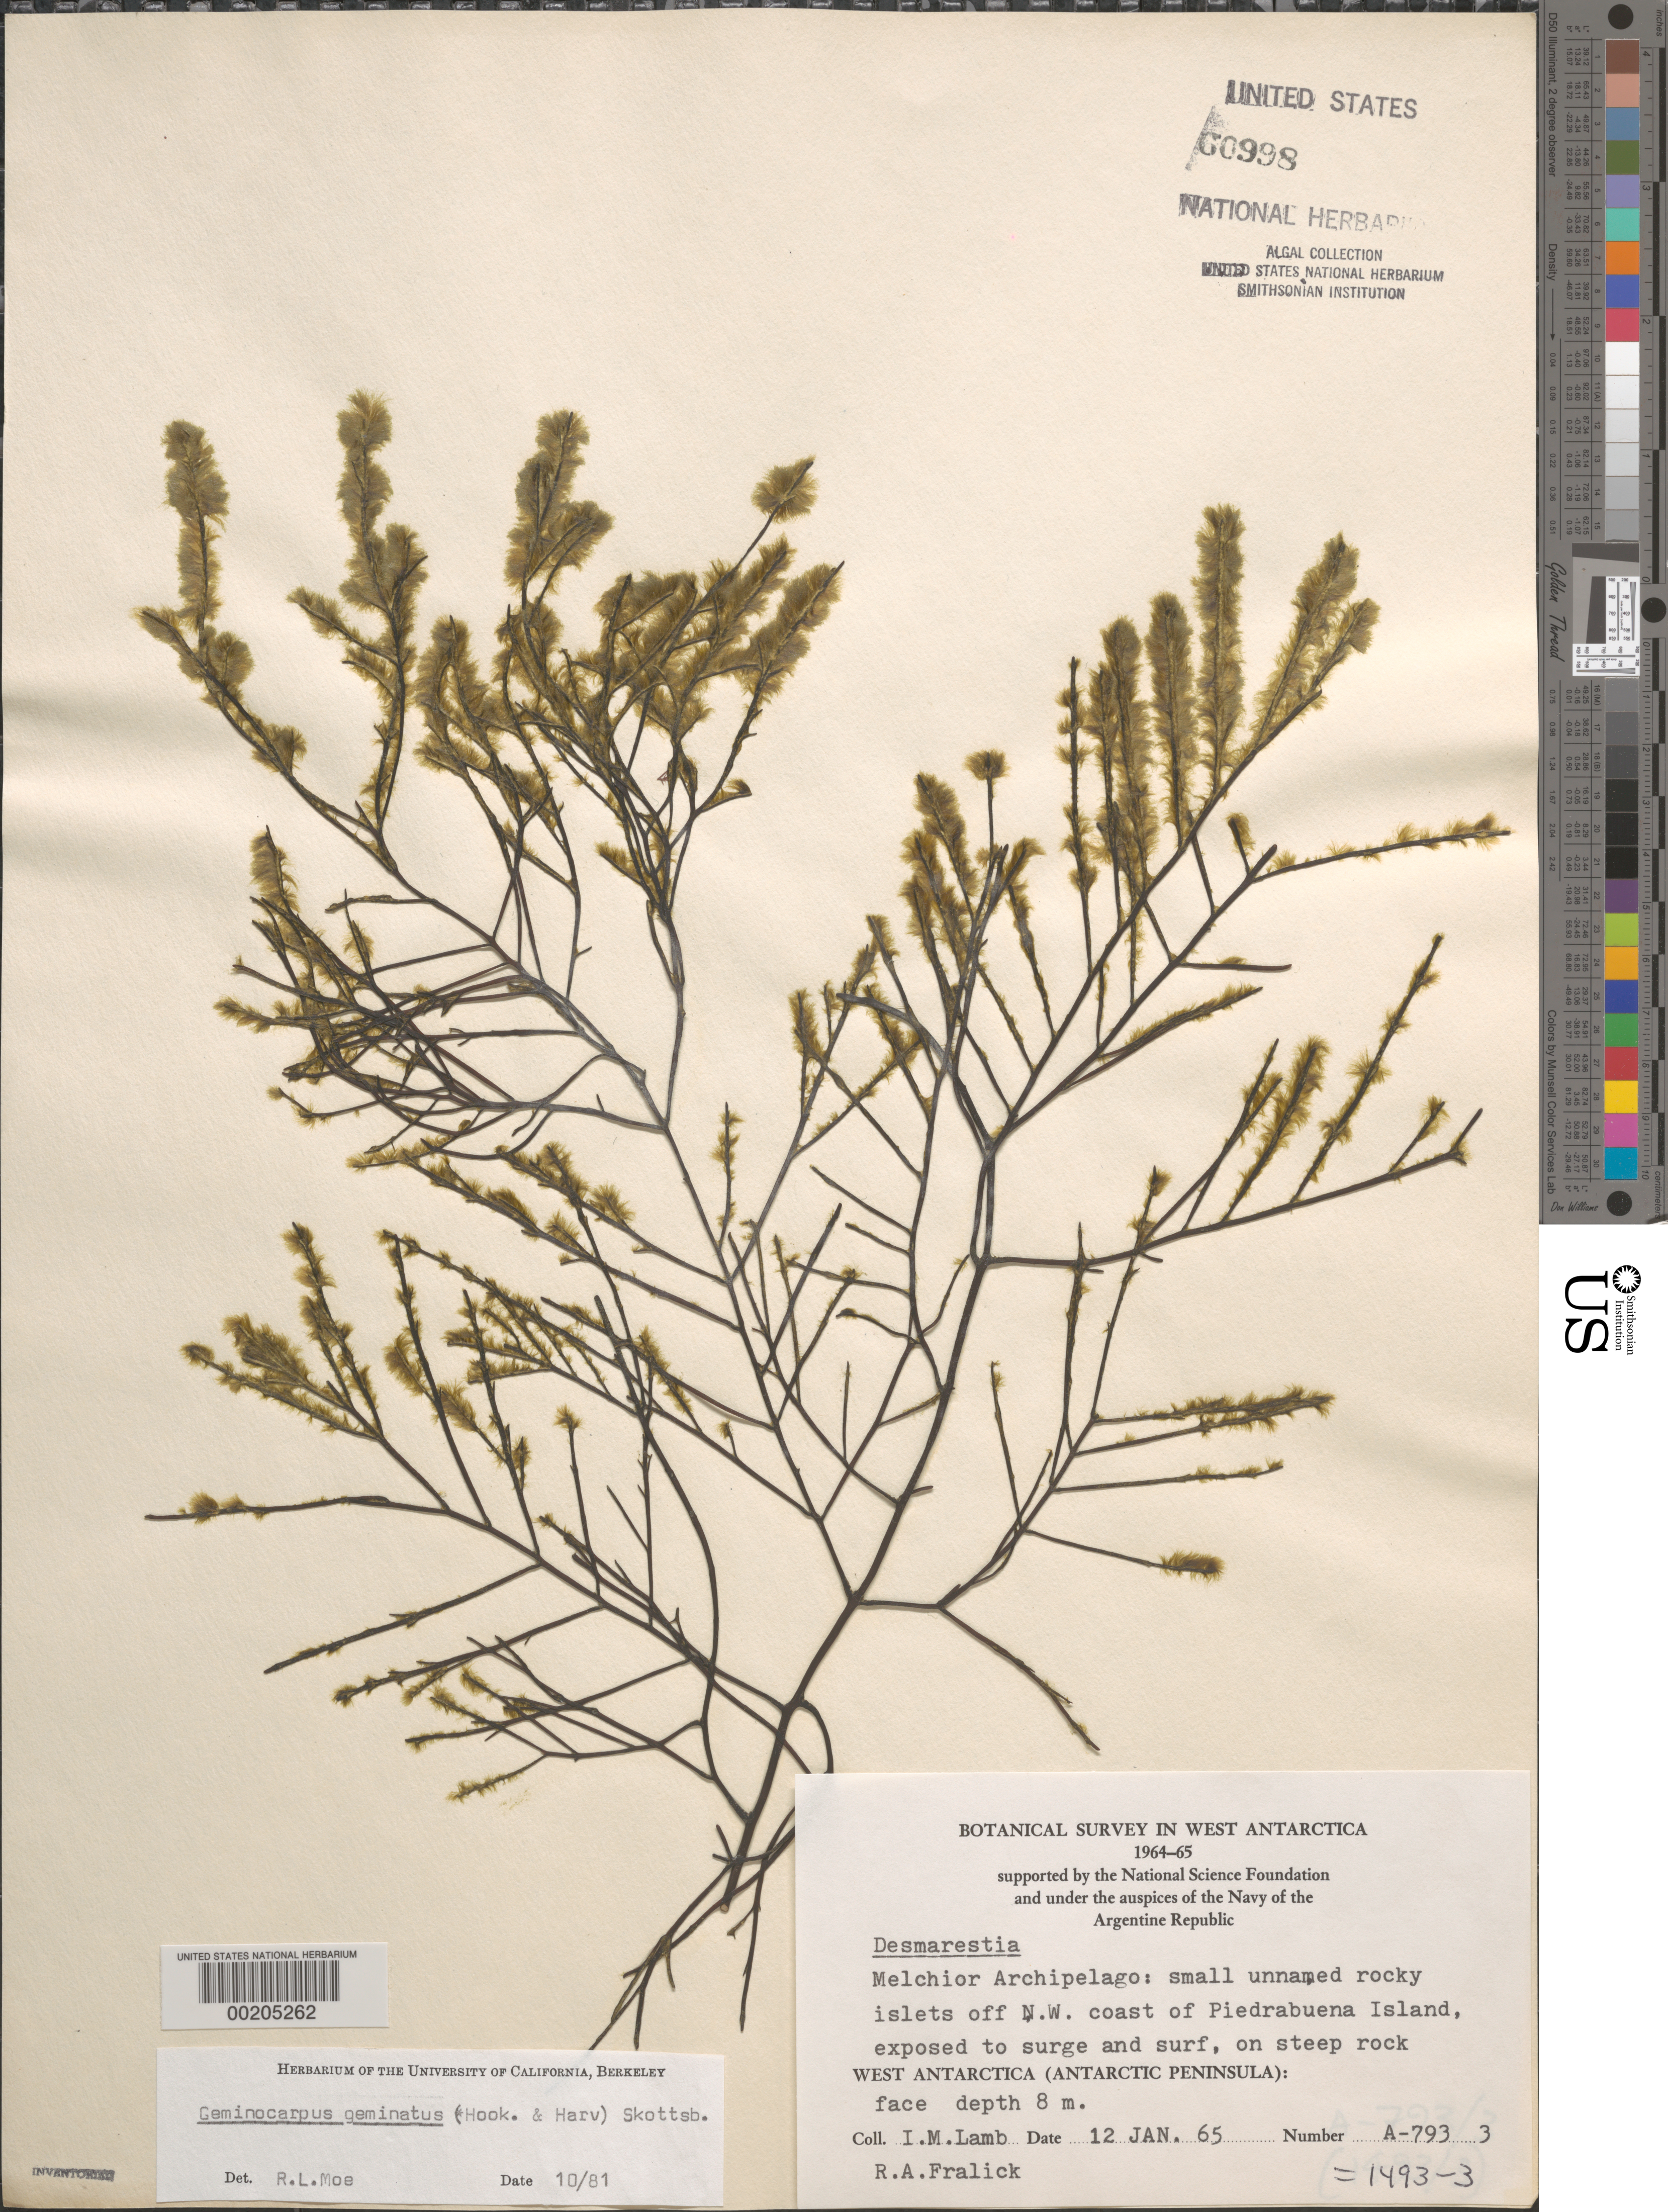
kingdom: Chromista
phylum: Ochrophyta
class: Phaeophyceae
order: Ectocarpales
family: Acinetosporaceae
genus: Geminocarpus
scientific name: Geminocarpus geminatus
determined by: Moe, R. L.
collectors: I. M. Lamb & R. Fralick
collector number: A-793-3 & 1493-3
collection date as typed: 12 Jan 1965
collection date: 1965-01-12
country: Antarctica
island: Melchior Islands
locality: Rocky Islets off Eta Island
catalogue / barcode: US 60998